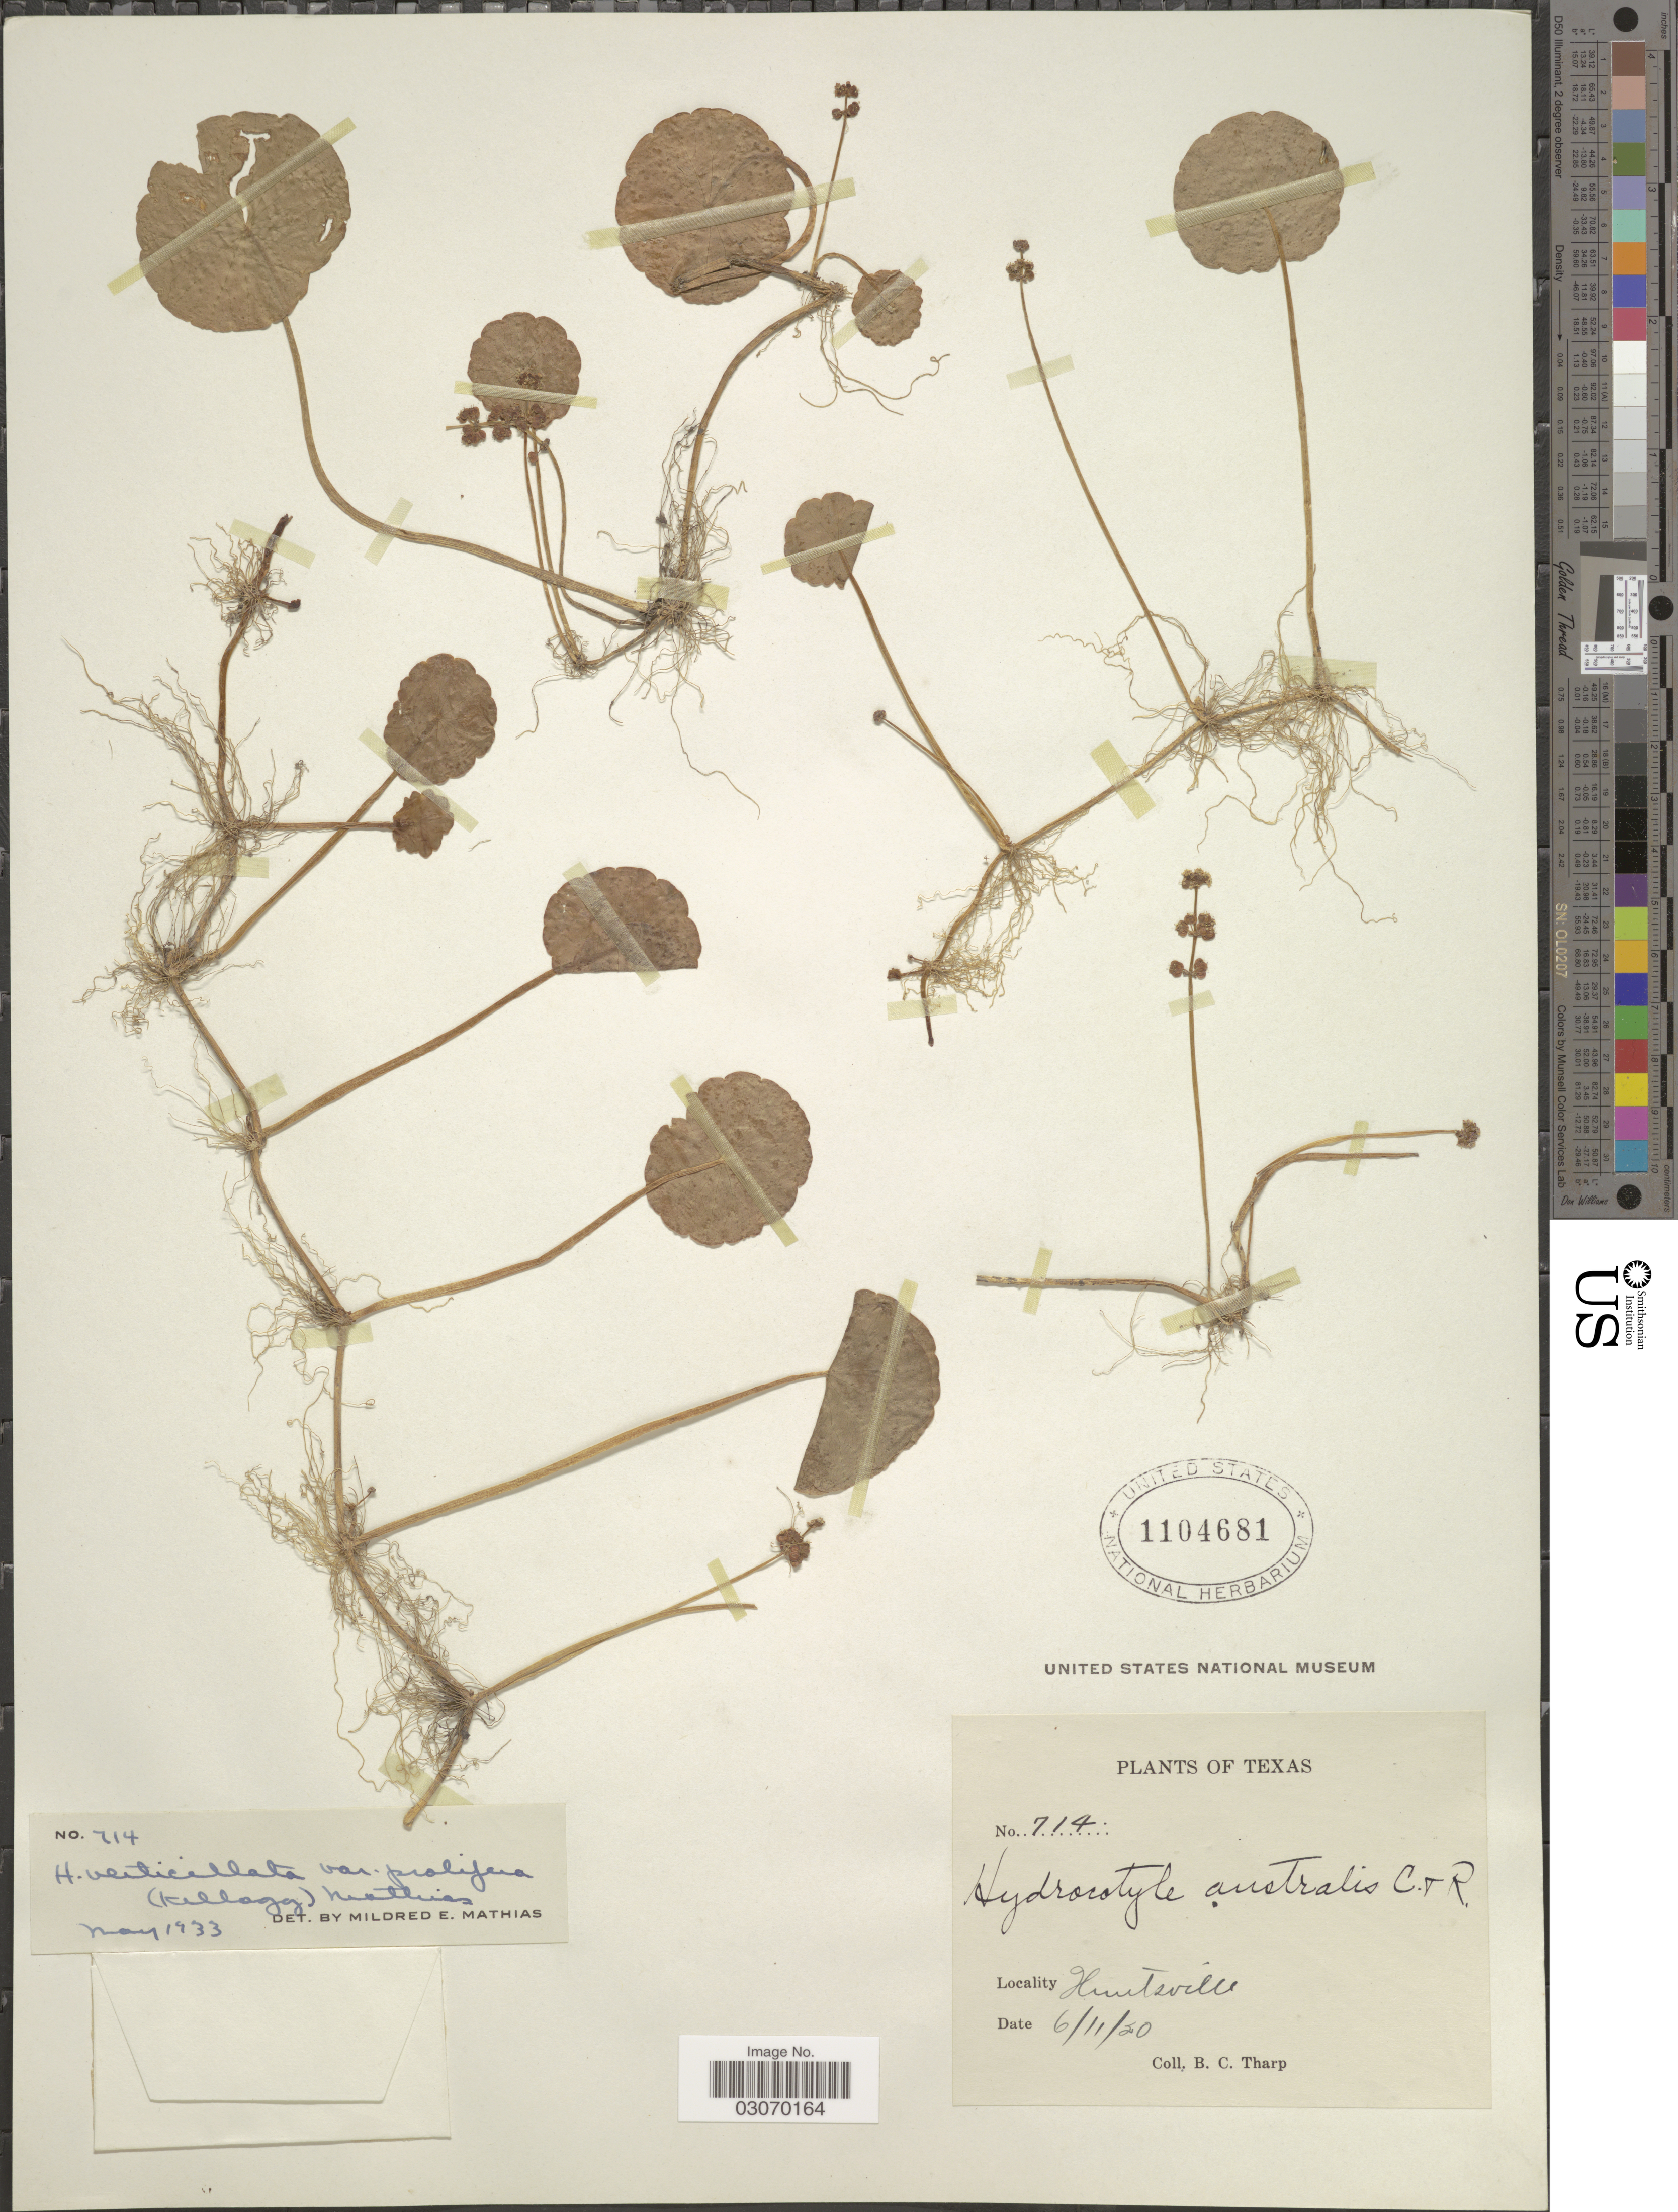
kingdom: Plantae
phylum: Tracheophyta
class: Magnoliopsida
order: Apiales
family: Araliaceae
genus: Hydrocotyle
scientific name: Hydrocotyle verticillata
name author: Thunb.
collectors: B. C. Tharp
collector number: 714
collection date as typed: Transcribed d/m/y: 11/6/30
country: United States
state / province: Texas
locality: Huntsville.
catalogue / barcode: US 1104681